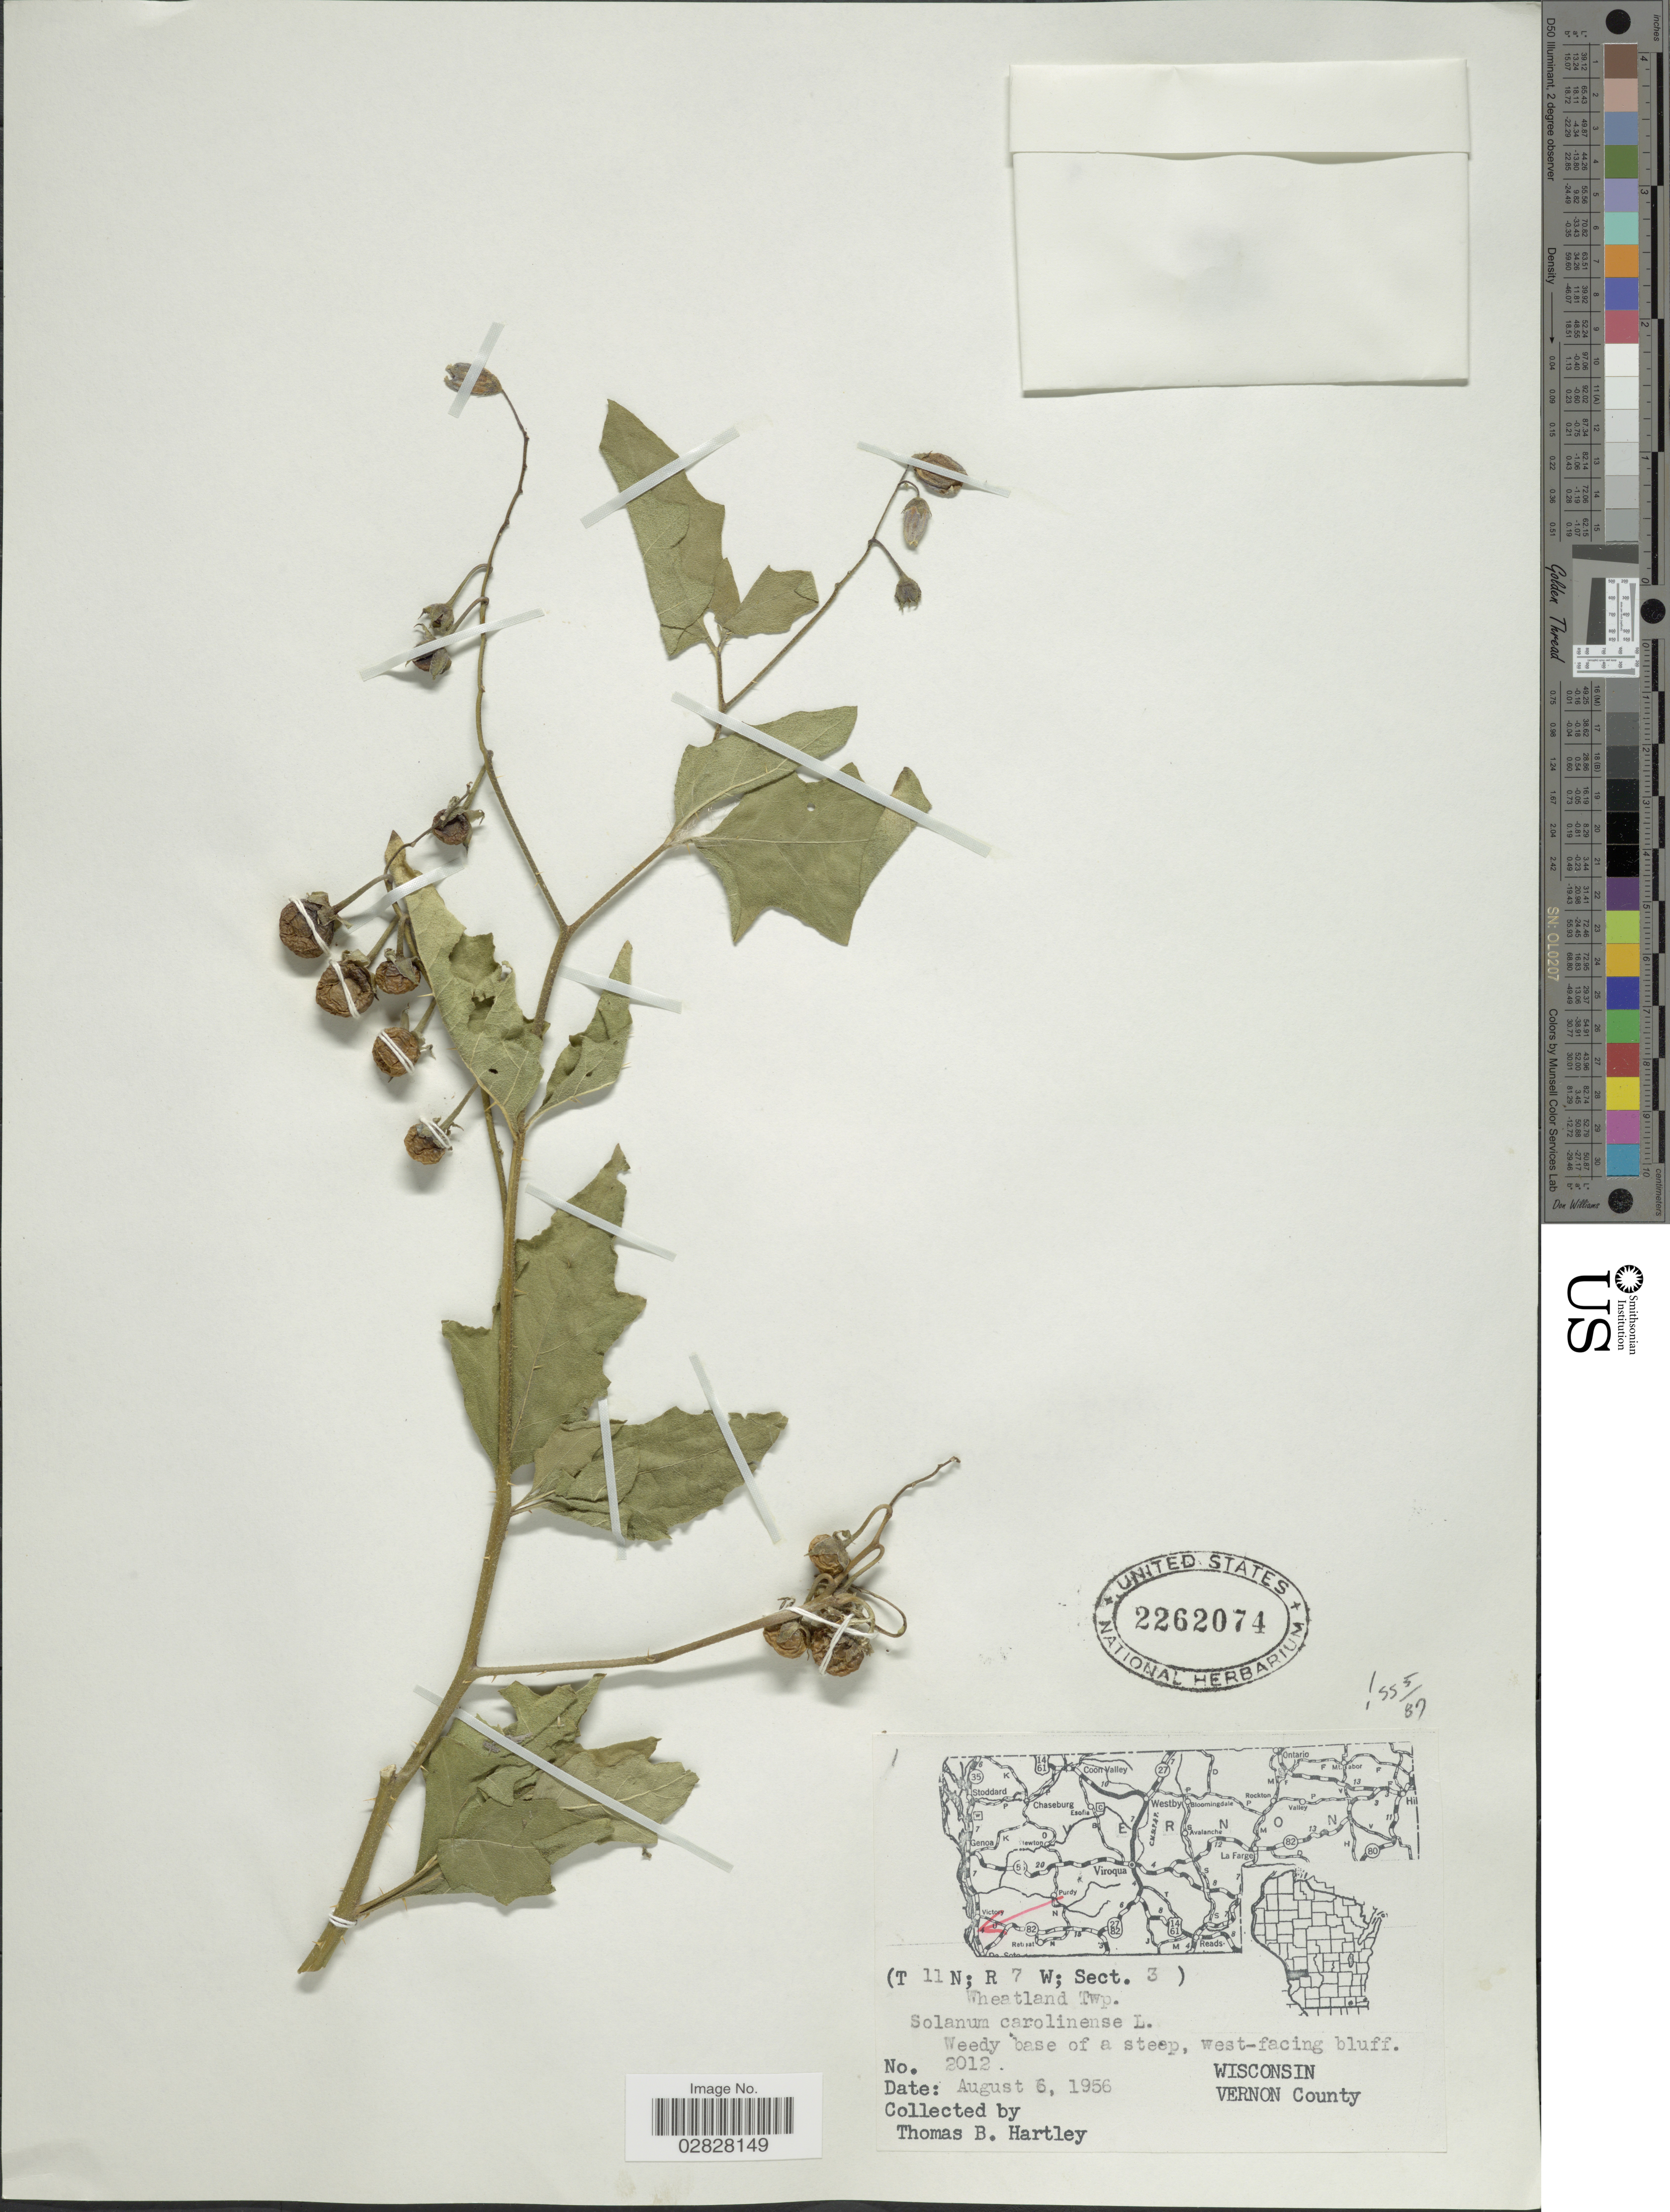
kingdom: Plantae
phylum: Tracheophyta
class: Magnoliopsida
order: Solanales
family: Solanaceae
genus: Solanum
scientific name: Solanum carolinense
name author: L.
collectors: T. Hartley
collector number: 2012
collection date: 1956-08-06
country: United States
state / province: Wisconsin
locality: (T 11 N ; R 7 W ; Sect. 3) Wheatland Twp. Vernon County.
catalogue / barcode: US 2262074